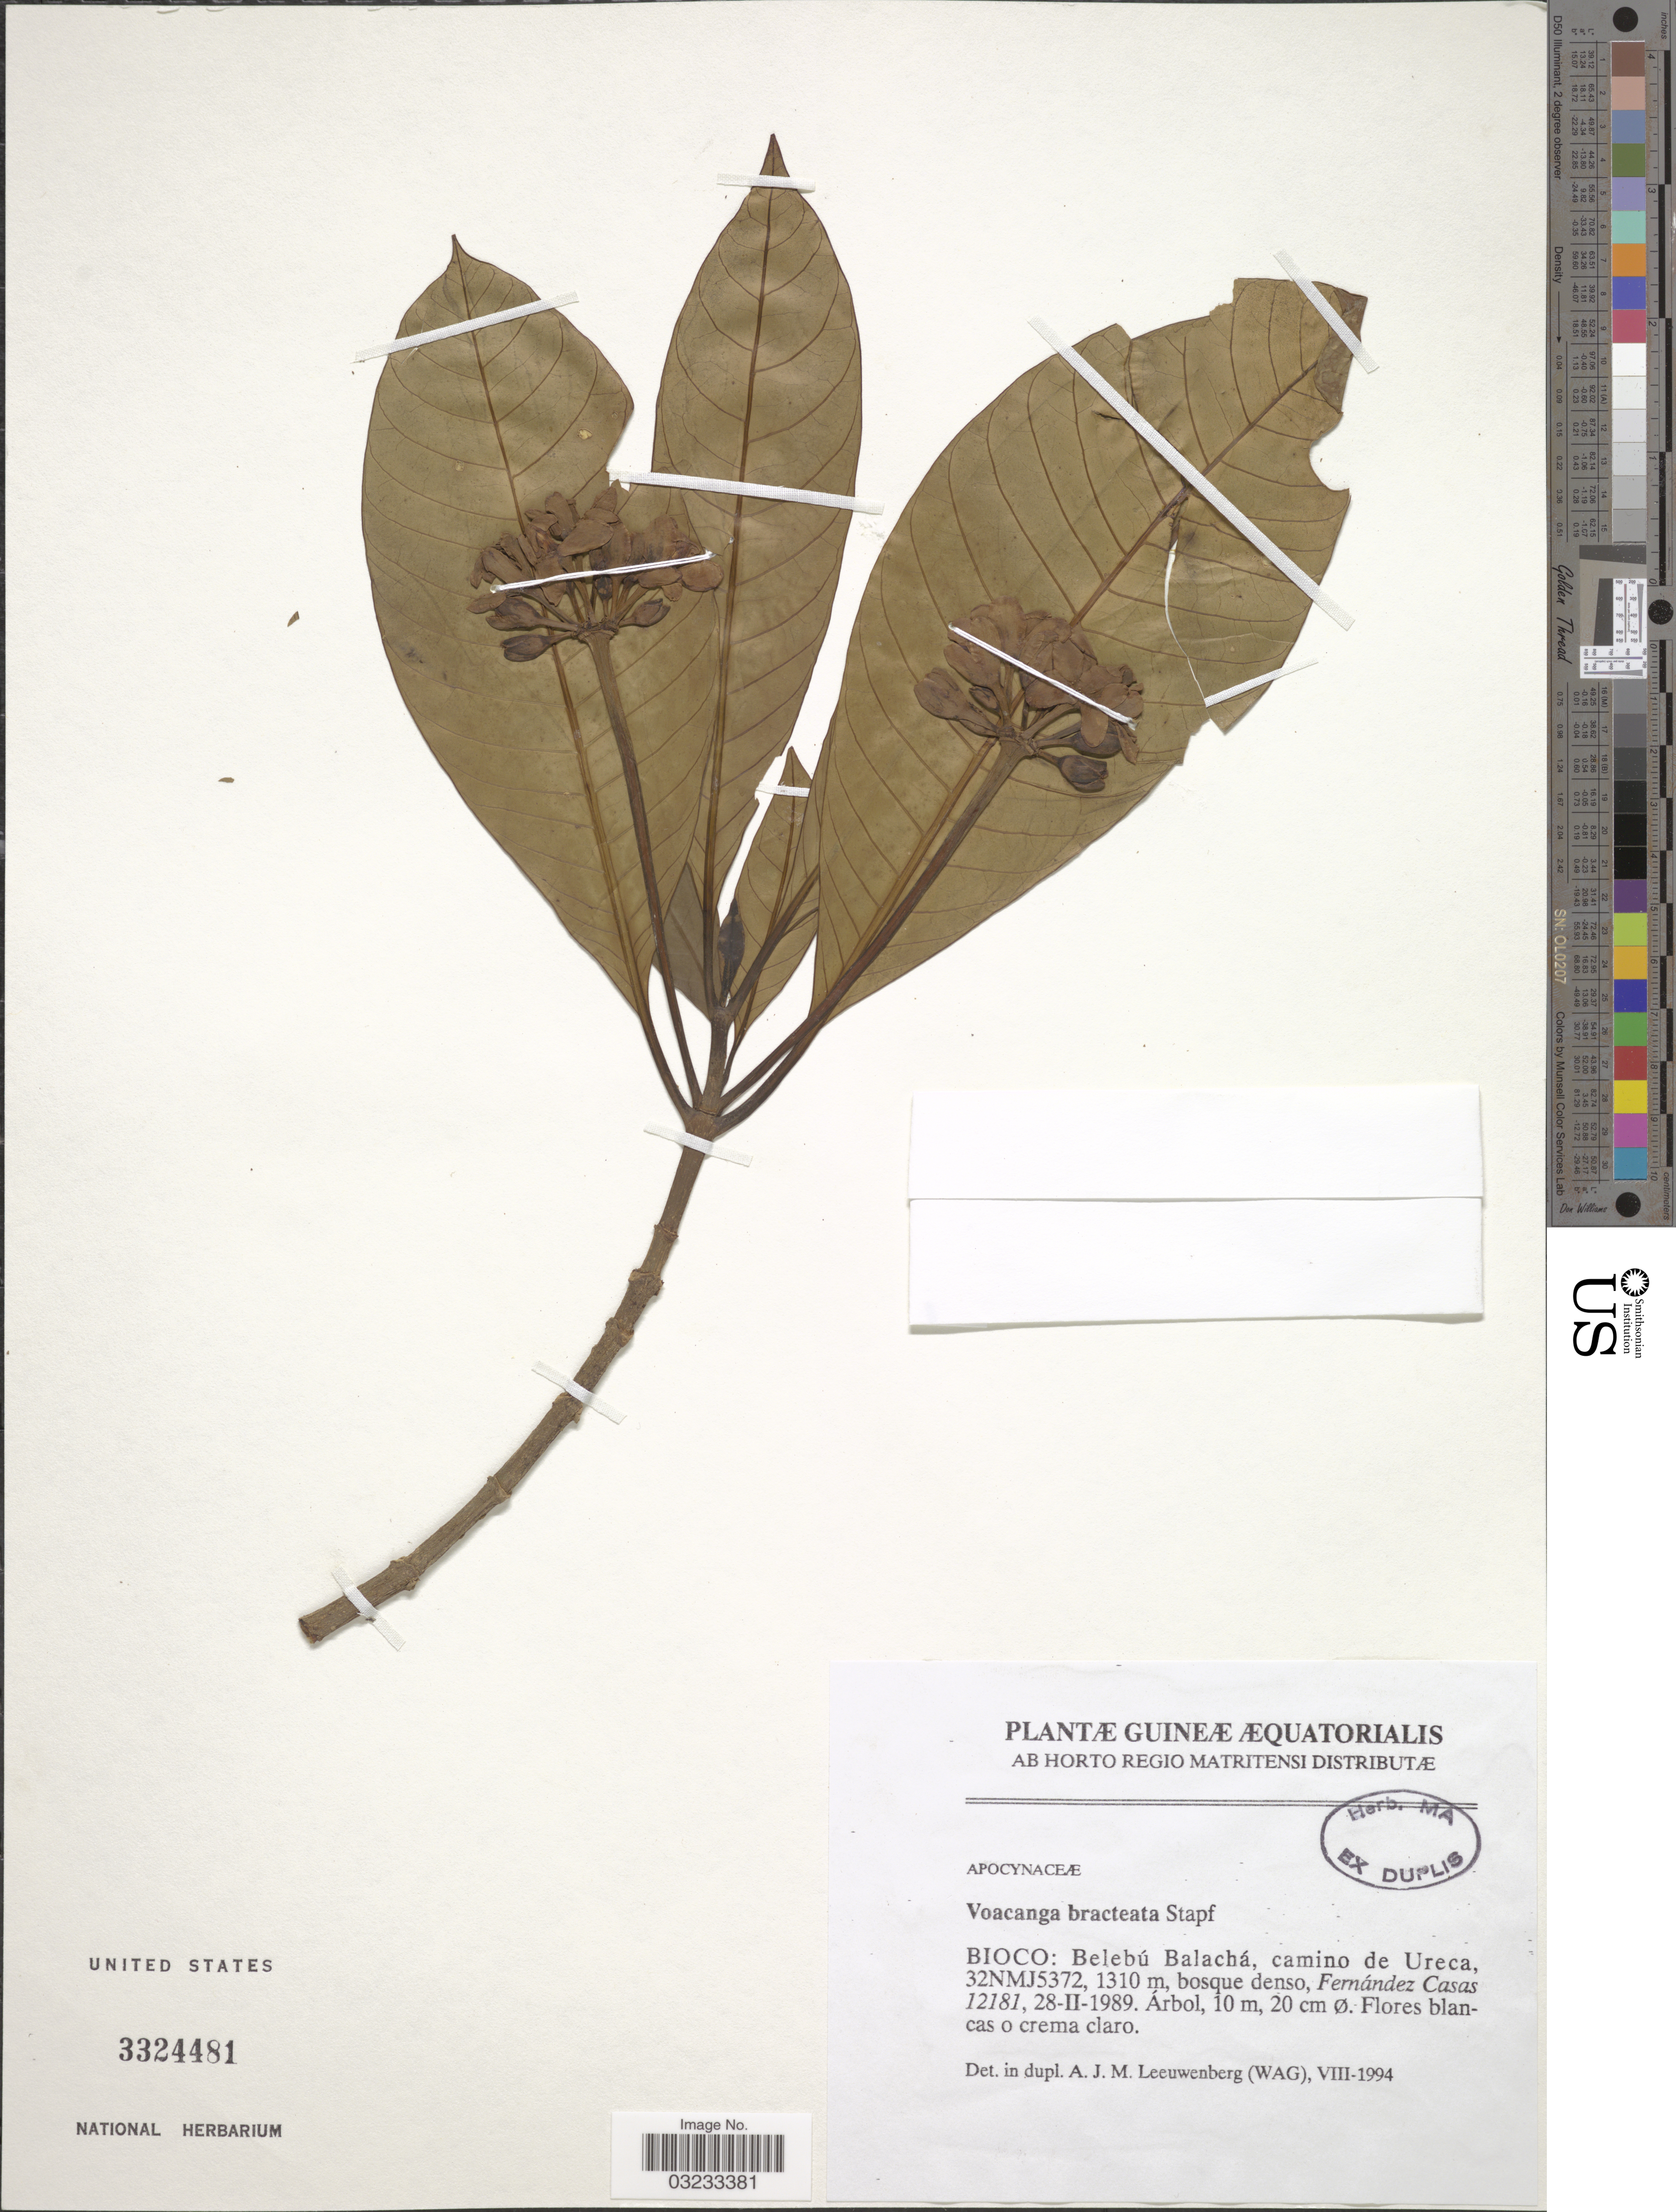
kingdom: Plantae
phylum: Tracheophyta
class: Magnoliopsida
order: Gentianales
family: Apocynaceae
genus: Voacanga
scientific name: Voacanga bracteata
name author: Stapf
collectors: F. Casas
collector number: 12181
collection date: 1989-02-28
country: Equatorial Guinea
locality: Guineæ Æquatorialis, Bioco: Belebú Balachá, camino de Ureca, 32NMJ5372.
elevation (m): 1310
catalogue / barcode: US 3324481